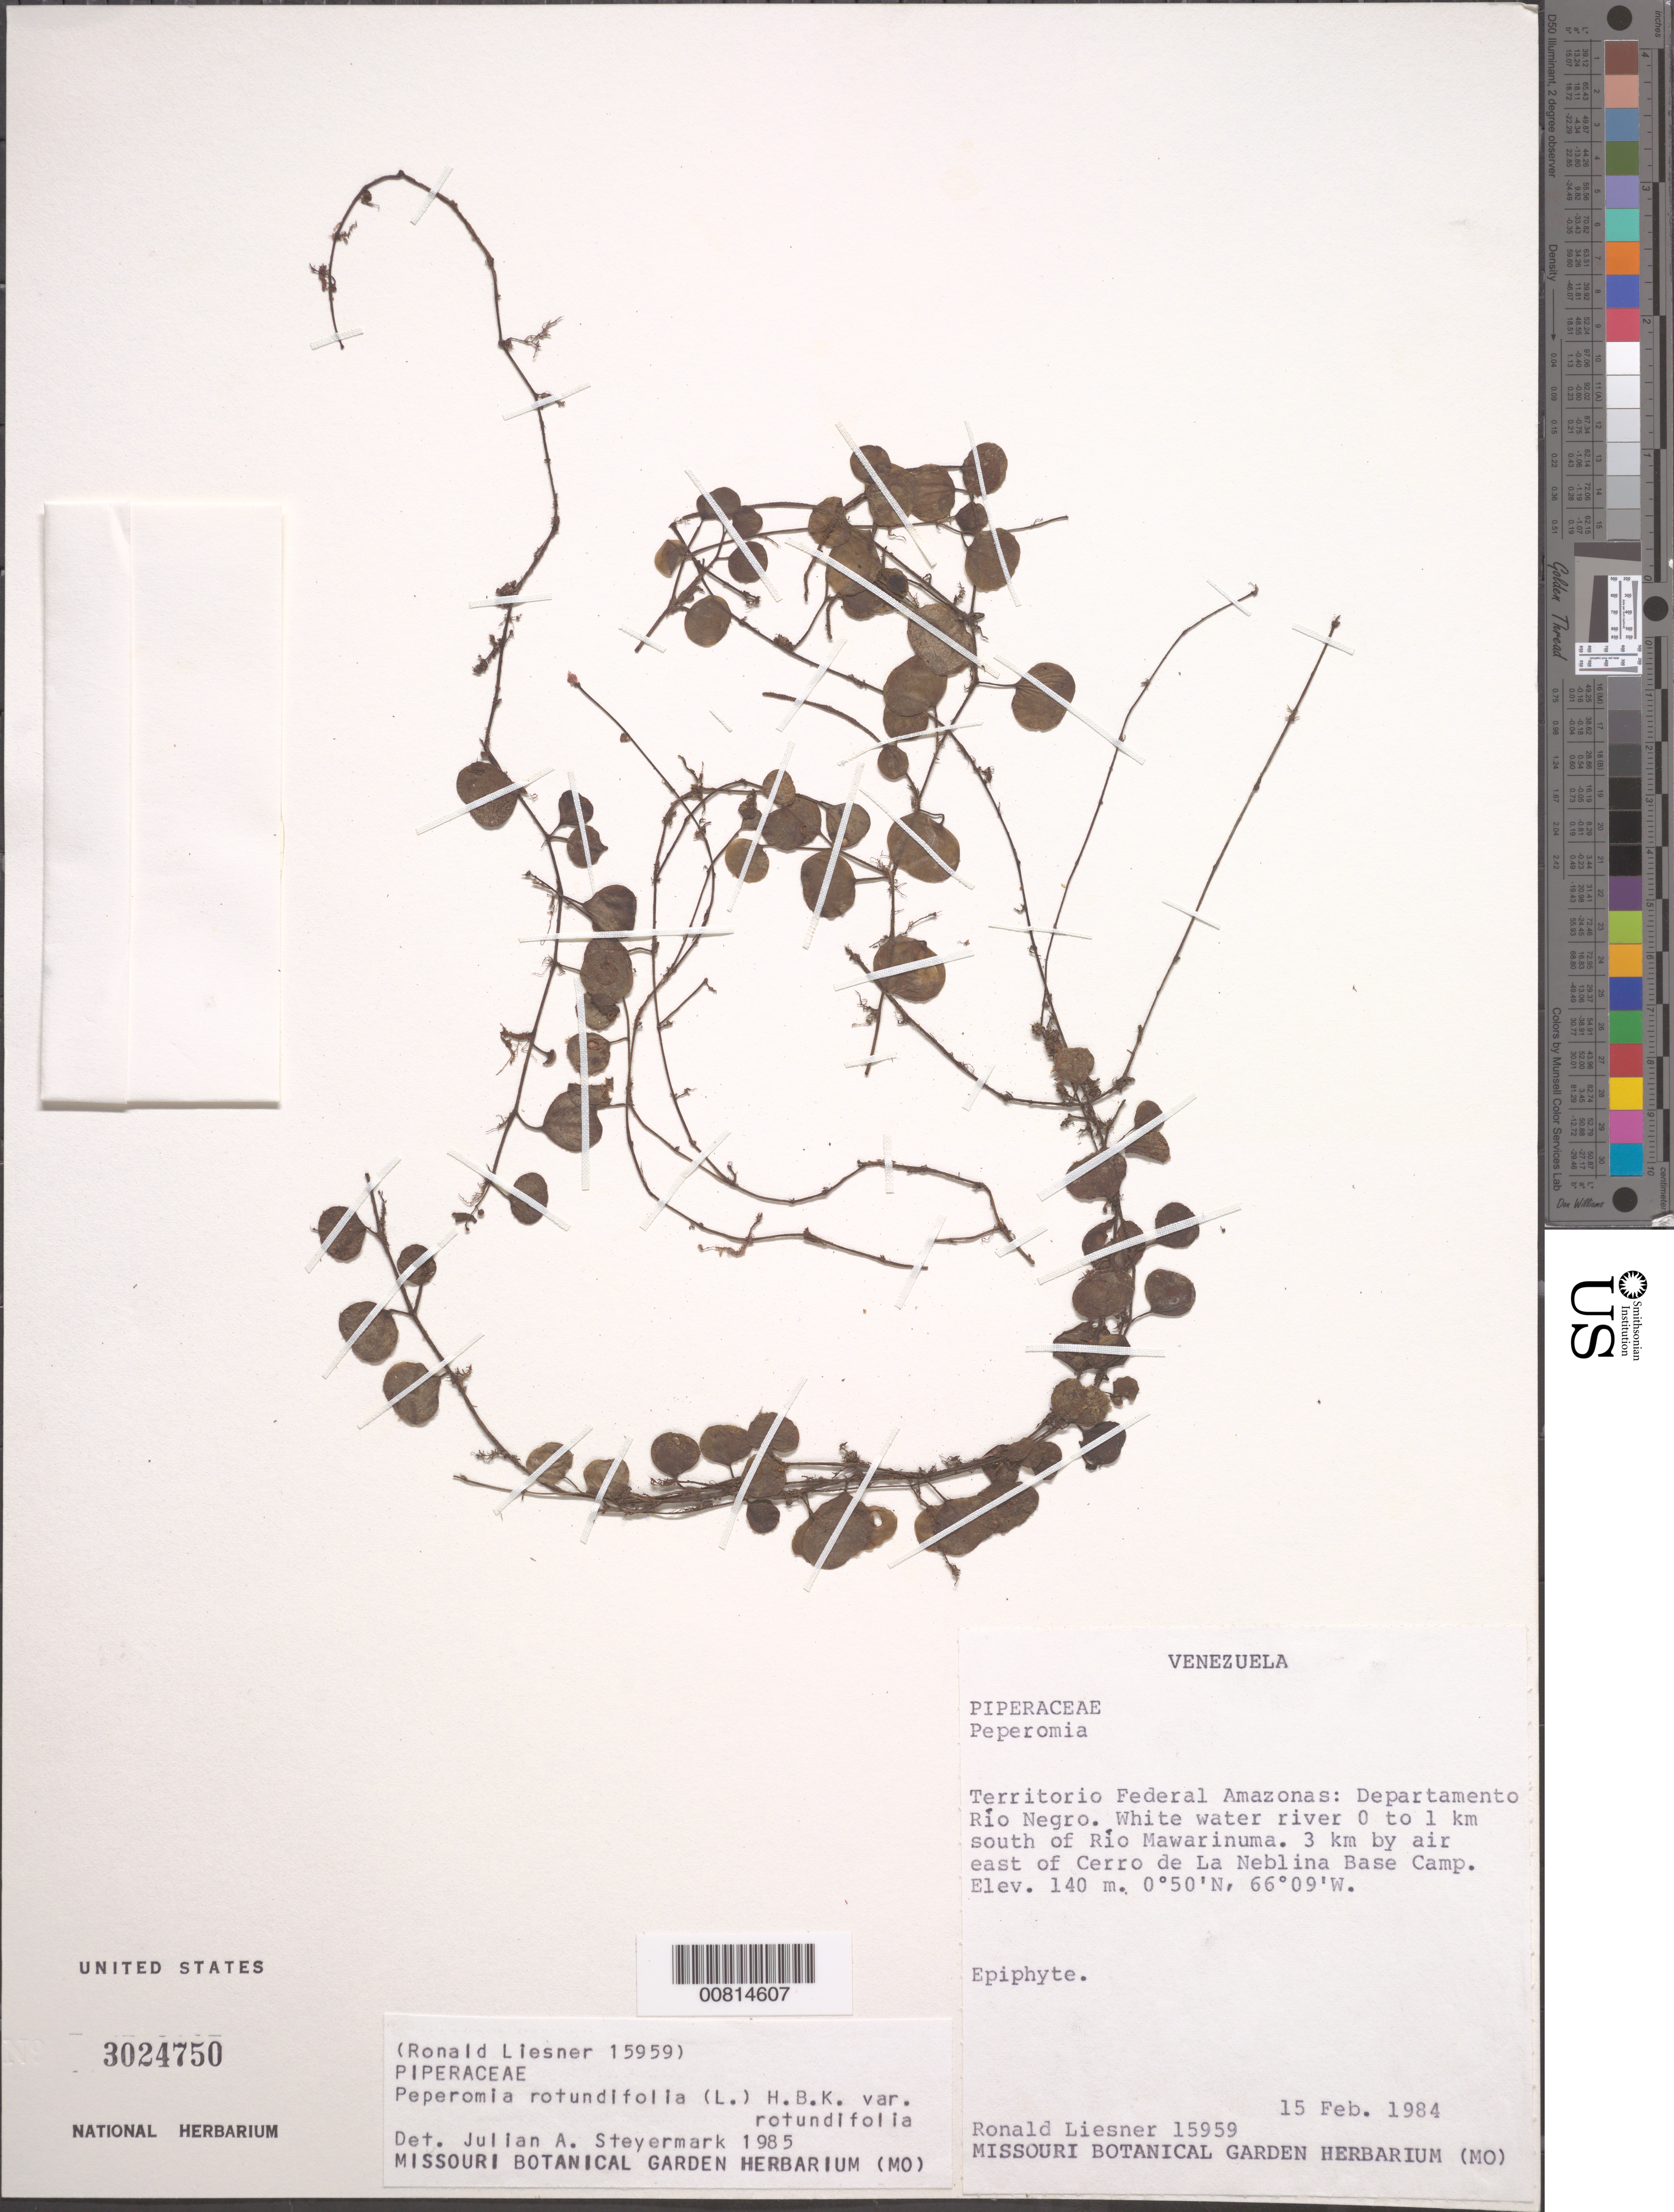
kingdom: Plantae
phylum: Tracheophyta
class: Magnoliopsida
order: Piperales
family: Piperaceae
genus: Peperomia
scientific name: Peperomia rotundata var. rotundata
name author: Kunth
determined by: Steyermark, Julian A., (VEN)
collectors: R. L. Liesner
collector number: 15959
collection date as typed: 15-Feb-84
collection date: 1984-02-15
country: Venezuela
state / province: Amazonas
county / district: Río Negro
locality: Río Mawarinuma, 0-1 km S of, 3 km by air east of Cerro de la Neblina base camp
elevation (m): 140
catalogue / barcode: US 3024750